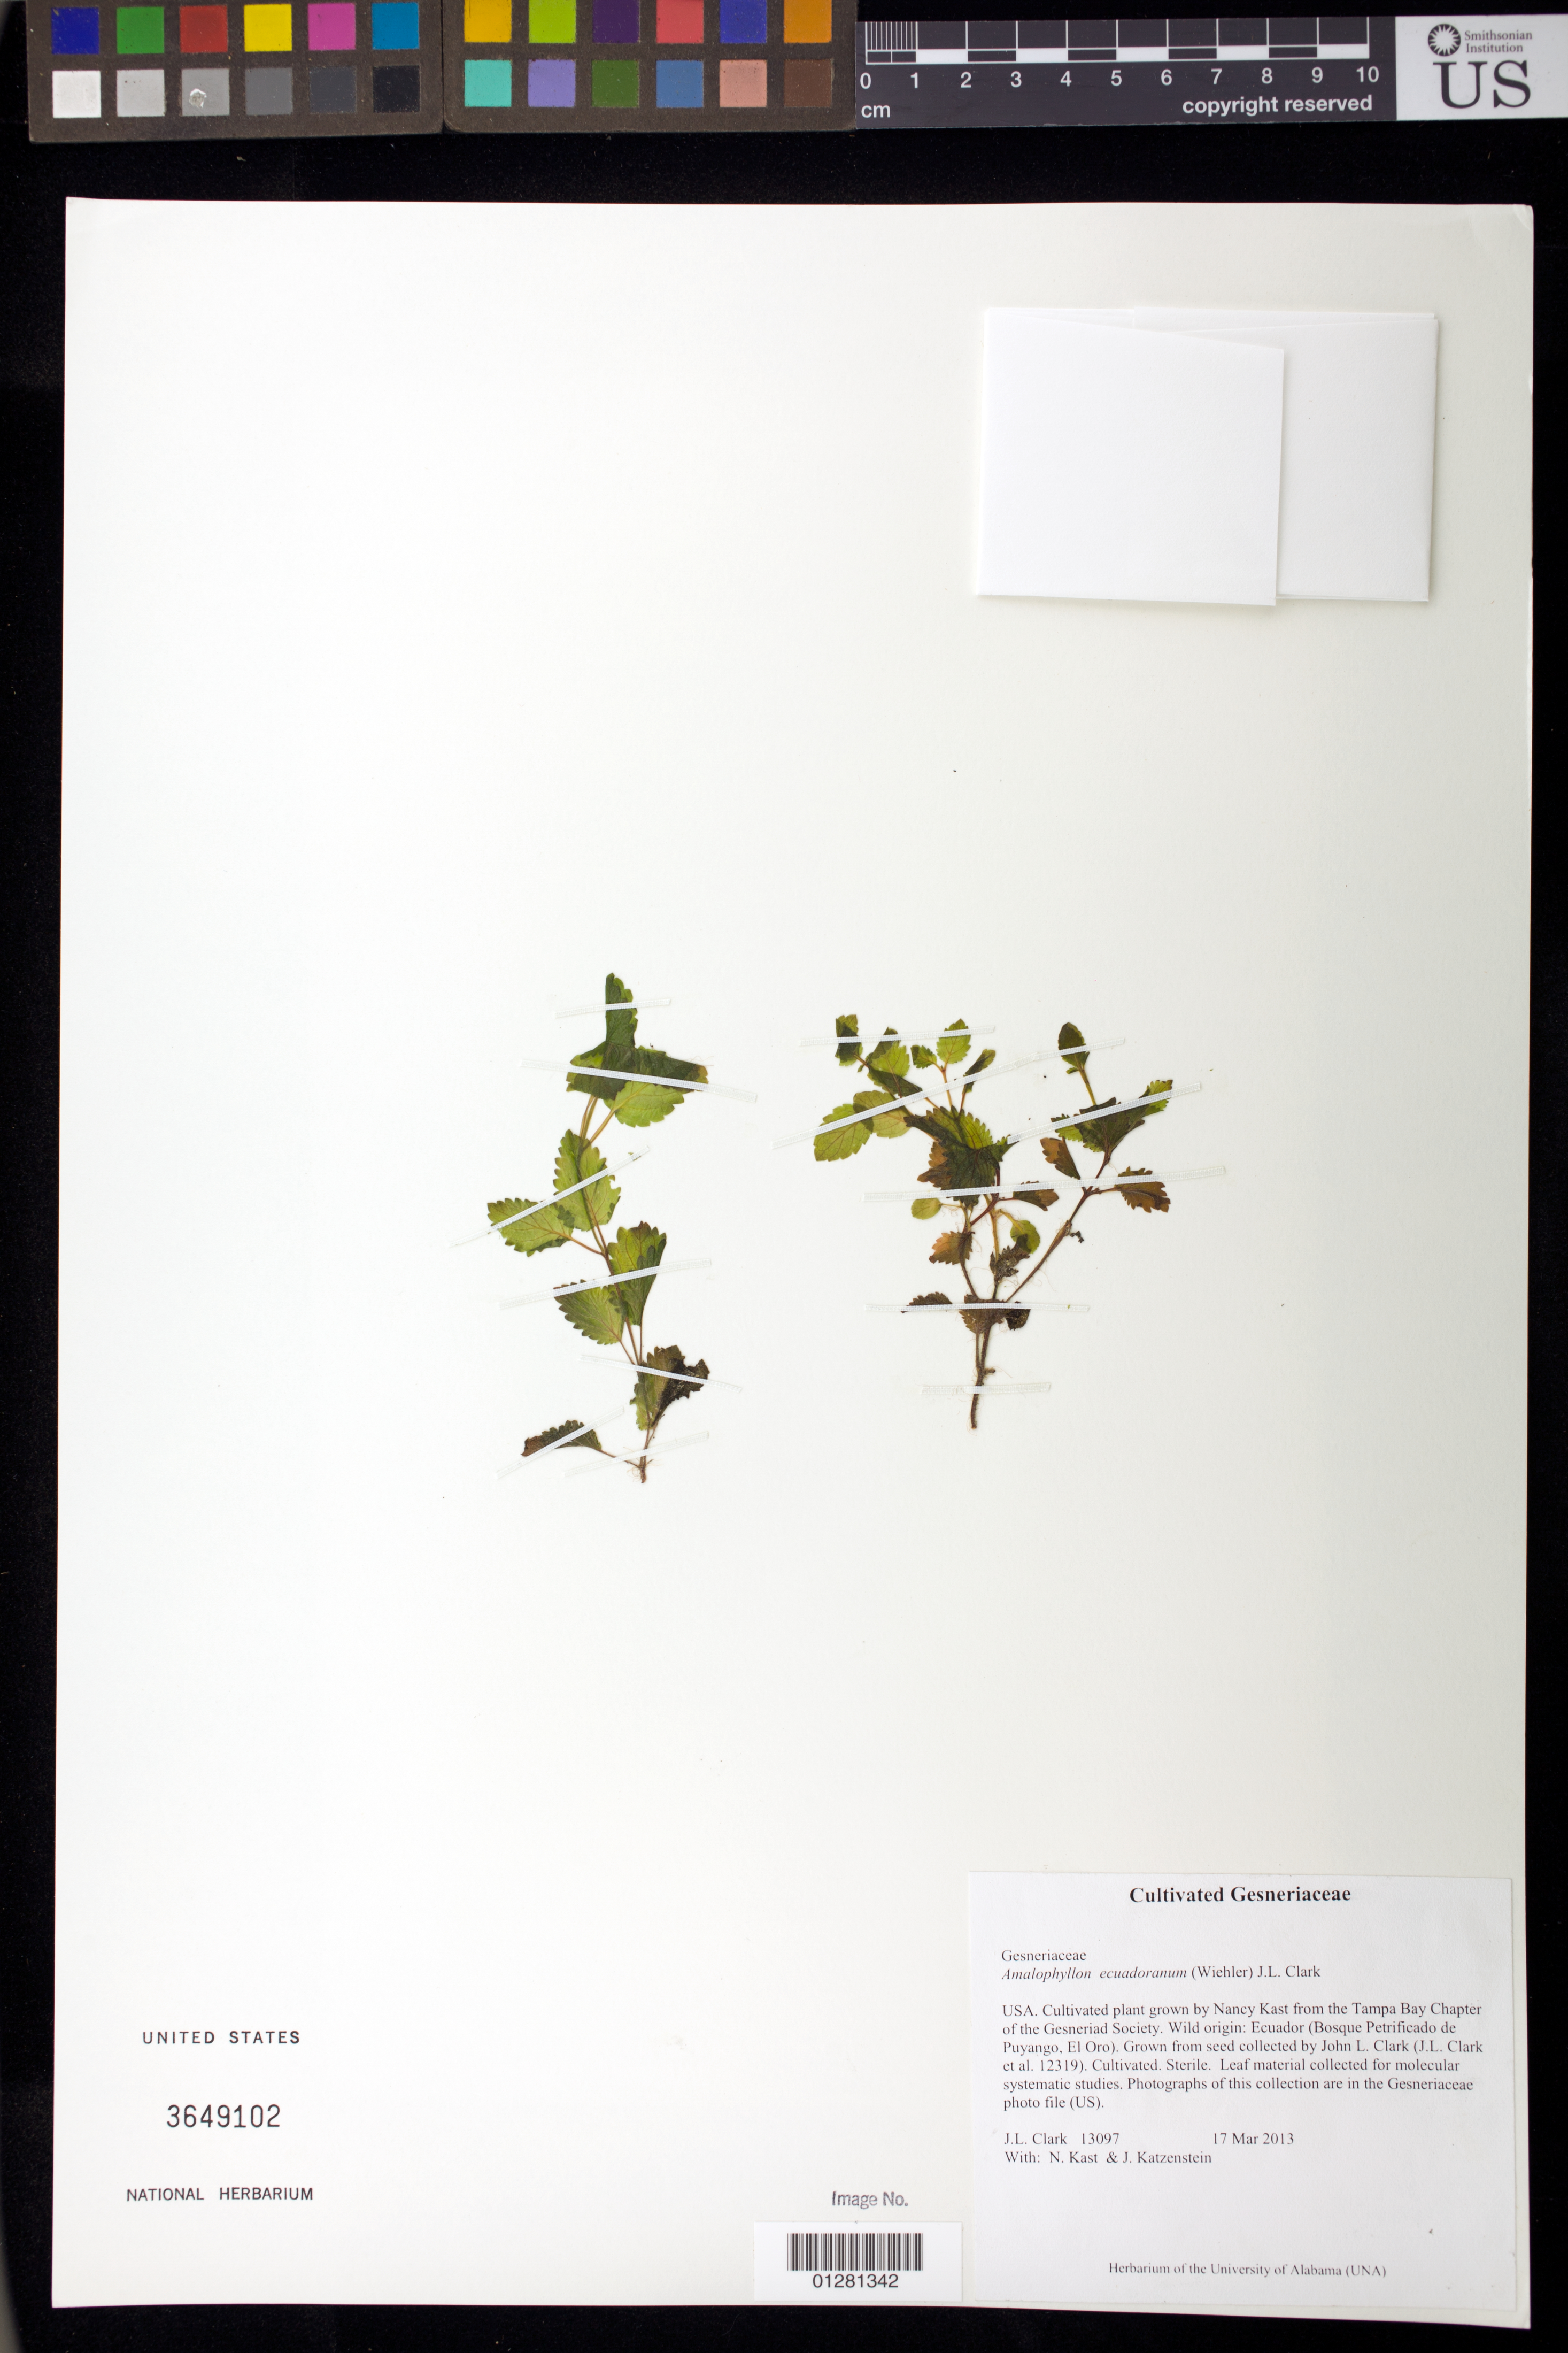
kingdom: Plantae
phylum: Tracheophyta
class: Magnoliopsida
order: Lamiales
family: Gesneriaceae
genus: Amalophyllon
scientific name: Amalophyllon ecuadoranum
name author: (Wiehler) J.L. Clark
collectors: J. L. Clark, N. Kast & J. Katzenstein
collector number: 13097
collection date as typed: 17 Mar 2013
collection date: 2013-03-17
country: United States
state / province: Florida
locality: Cultivated plant grown by Nancy Kast from the Tampa Bay Chapter of the Gesneriad Society.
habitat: Cultivated.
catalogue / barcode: US 3649102